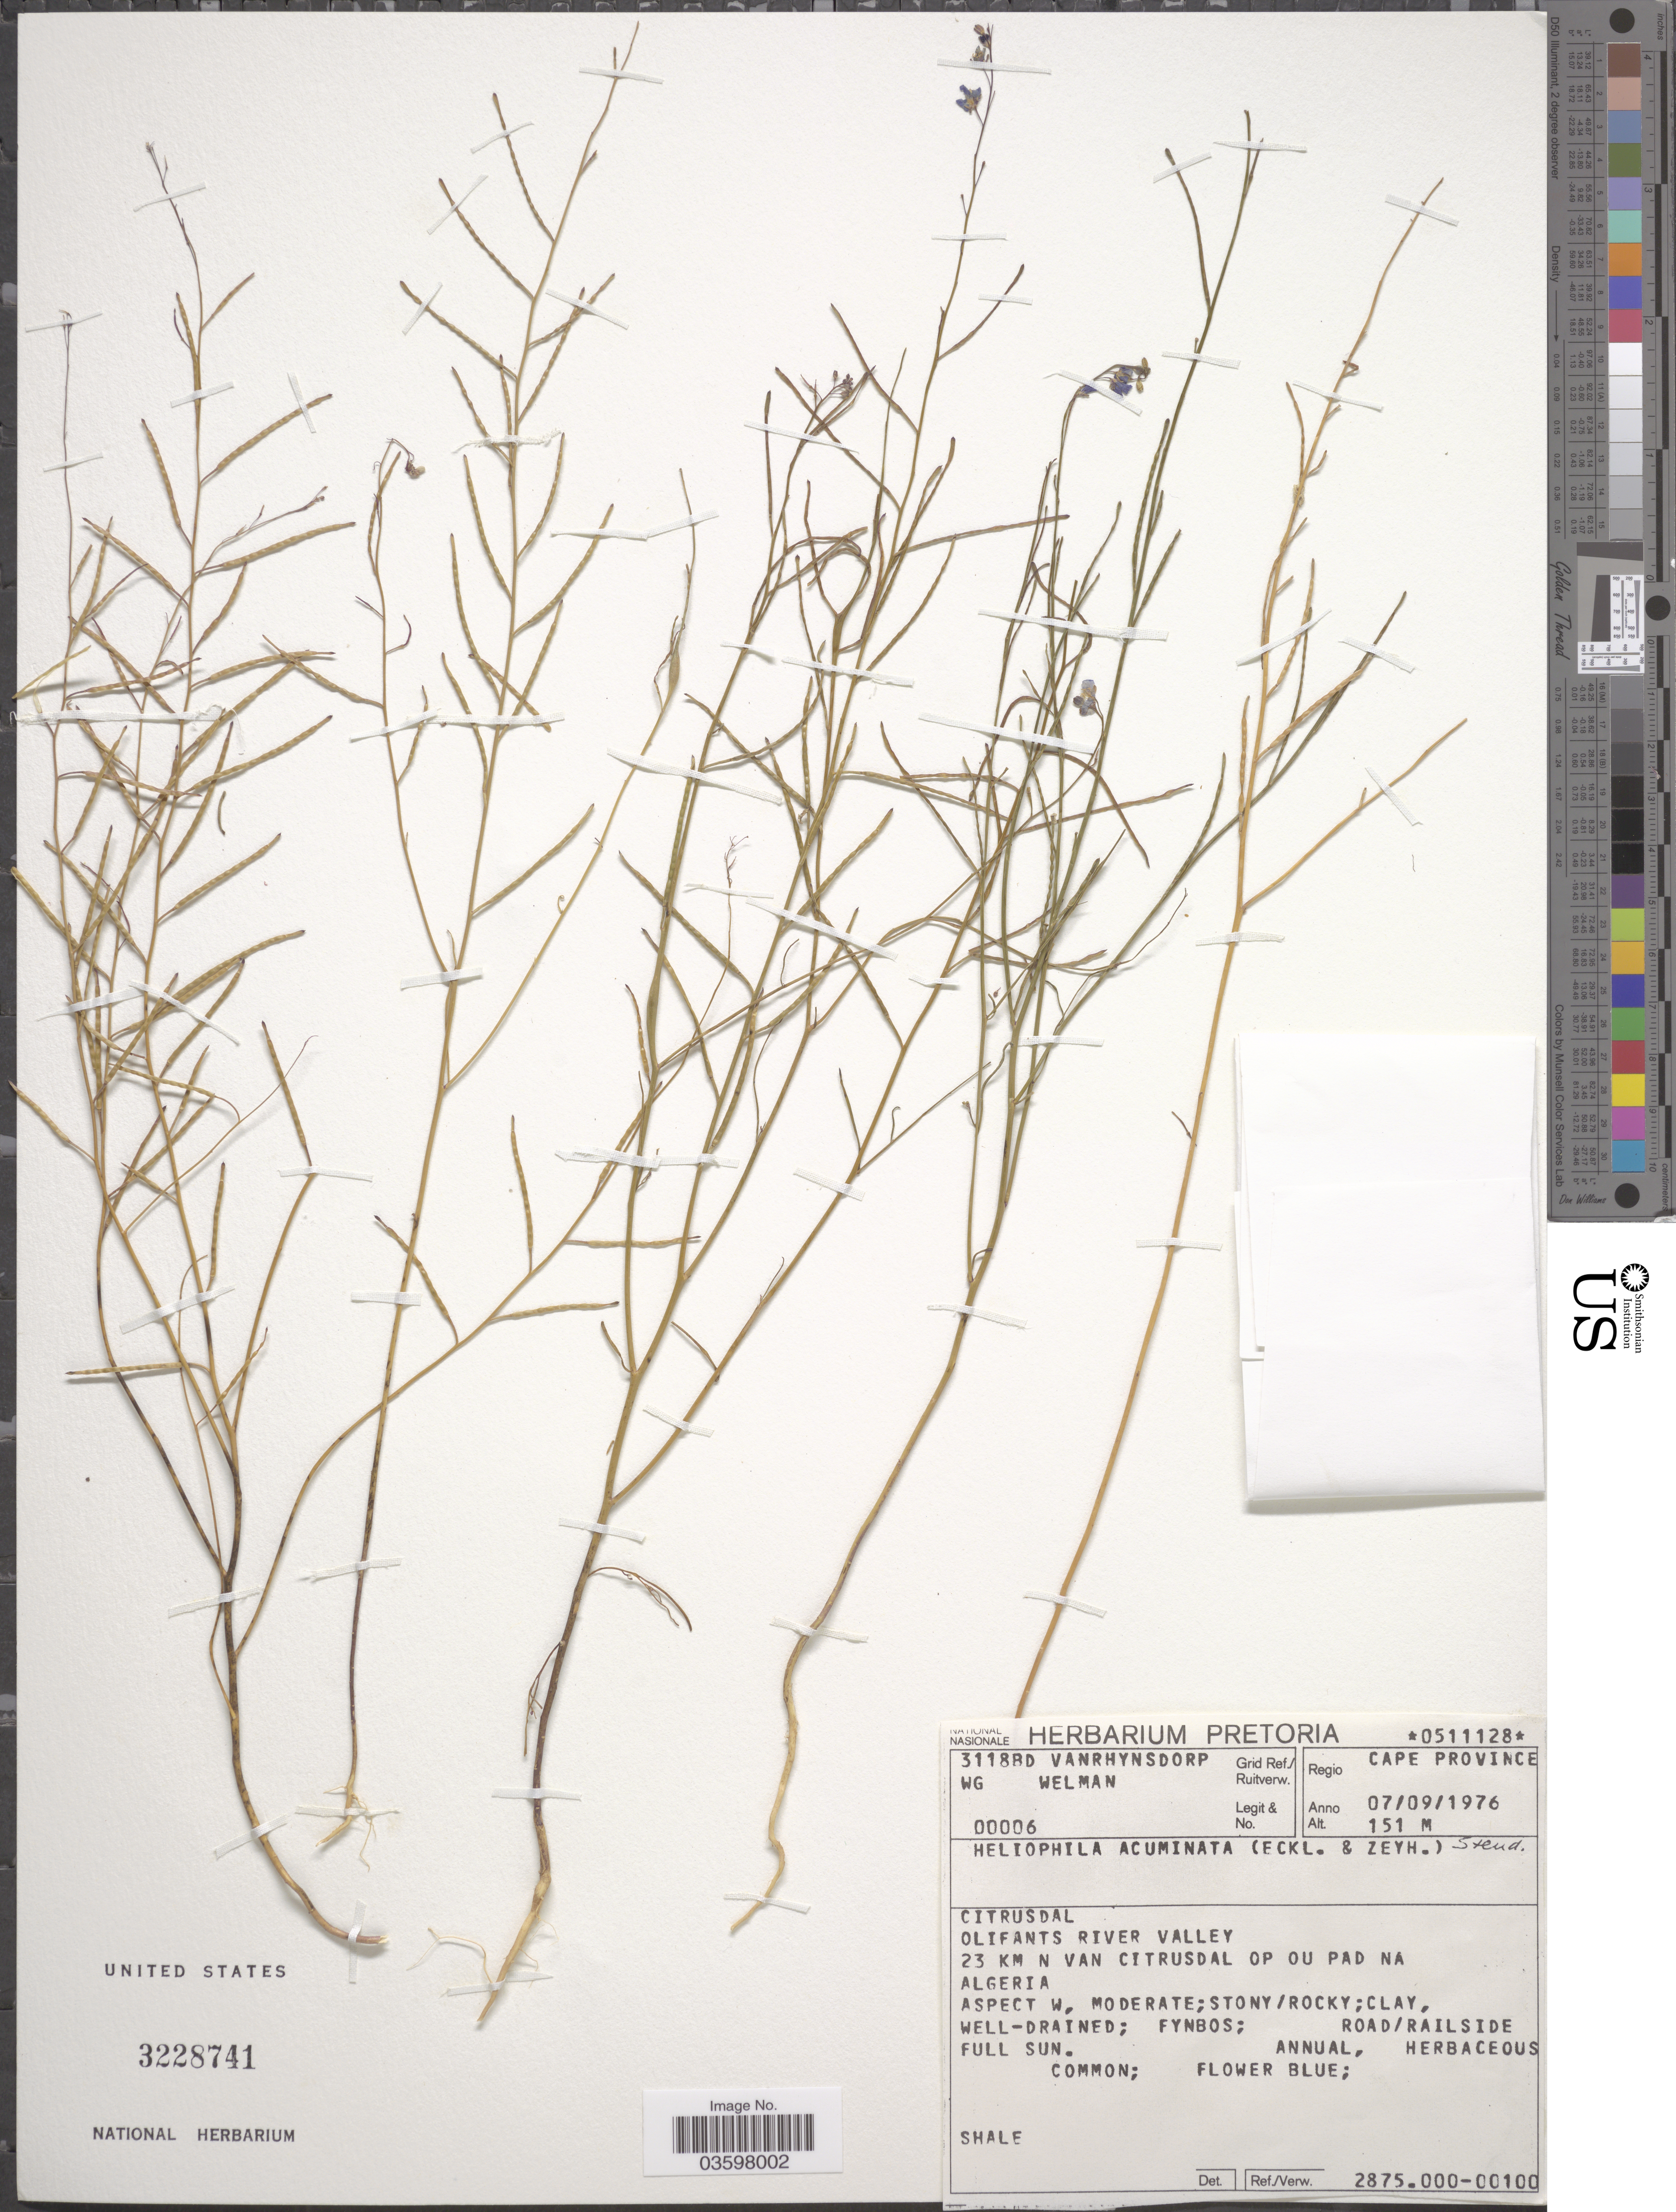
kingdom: Plantae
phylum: Tracheophyta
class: Magnoliopsida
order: Brassicales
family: Brassicaceae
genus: Heliophila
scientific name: Heliophila acuminata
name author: (Eckl. & Zeyh.) Steud.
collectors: W. G. Welman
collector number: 00006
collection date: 1976-09-07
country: South Africa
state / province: Western Cape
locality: Grid Ref./Ruitverw. 3118BD. Regio Cape Province. Citrusdal. Olifants River Valley 23 km N van Citrusdal op Ou Pad na Algeria.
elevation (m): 151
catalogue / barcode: US 3228741